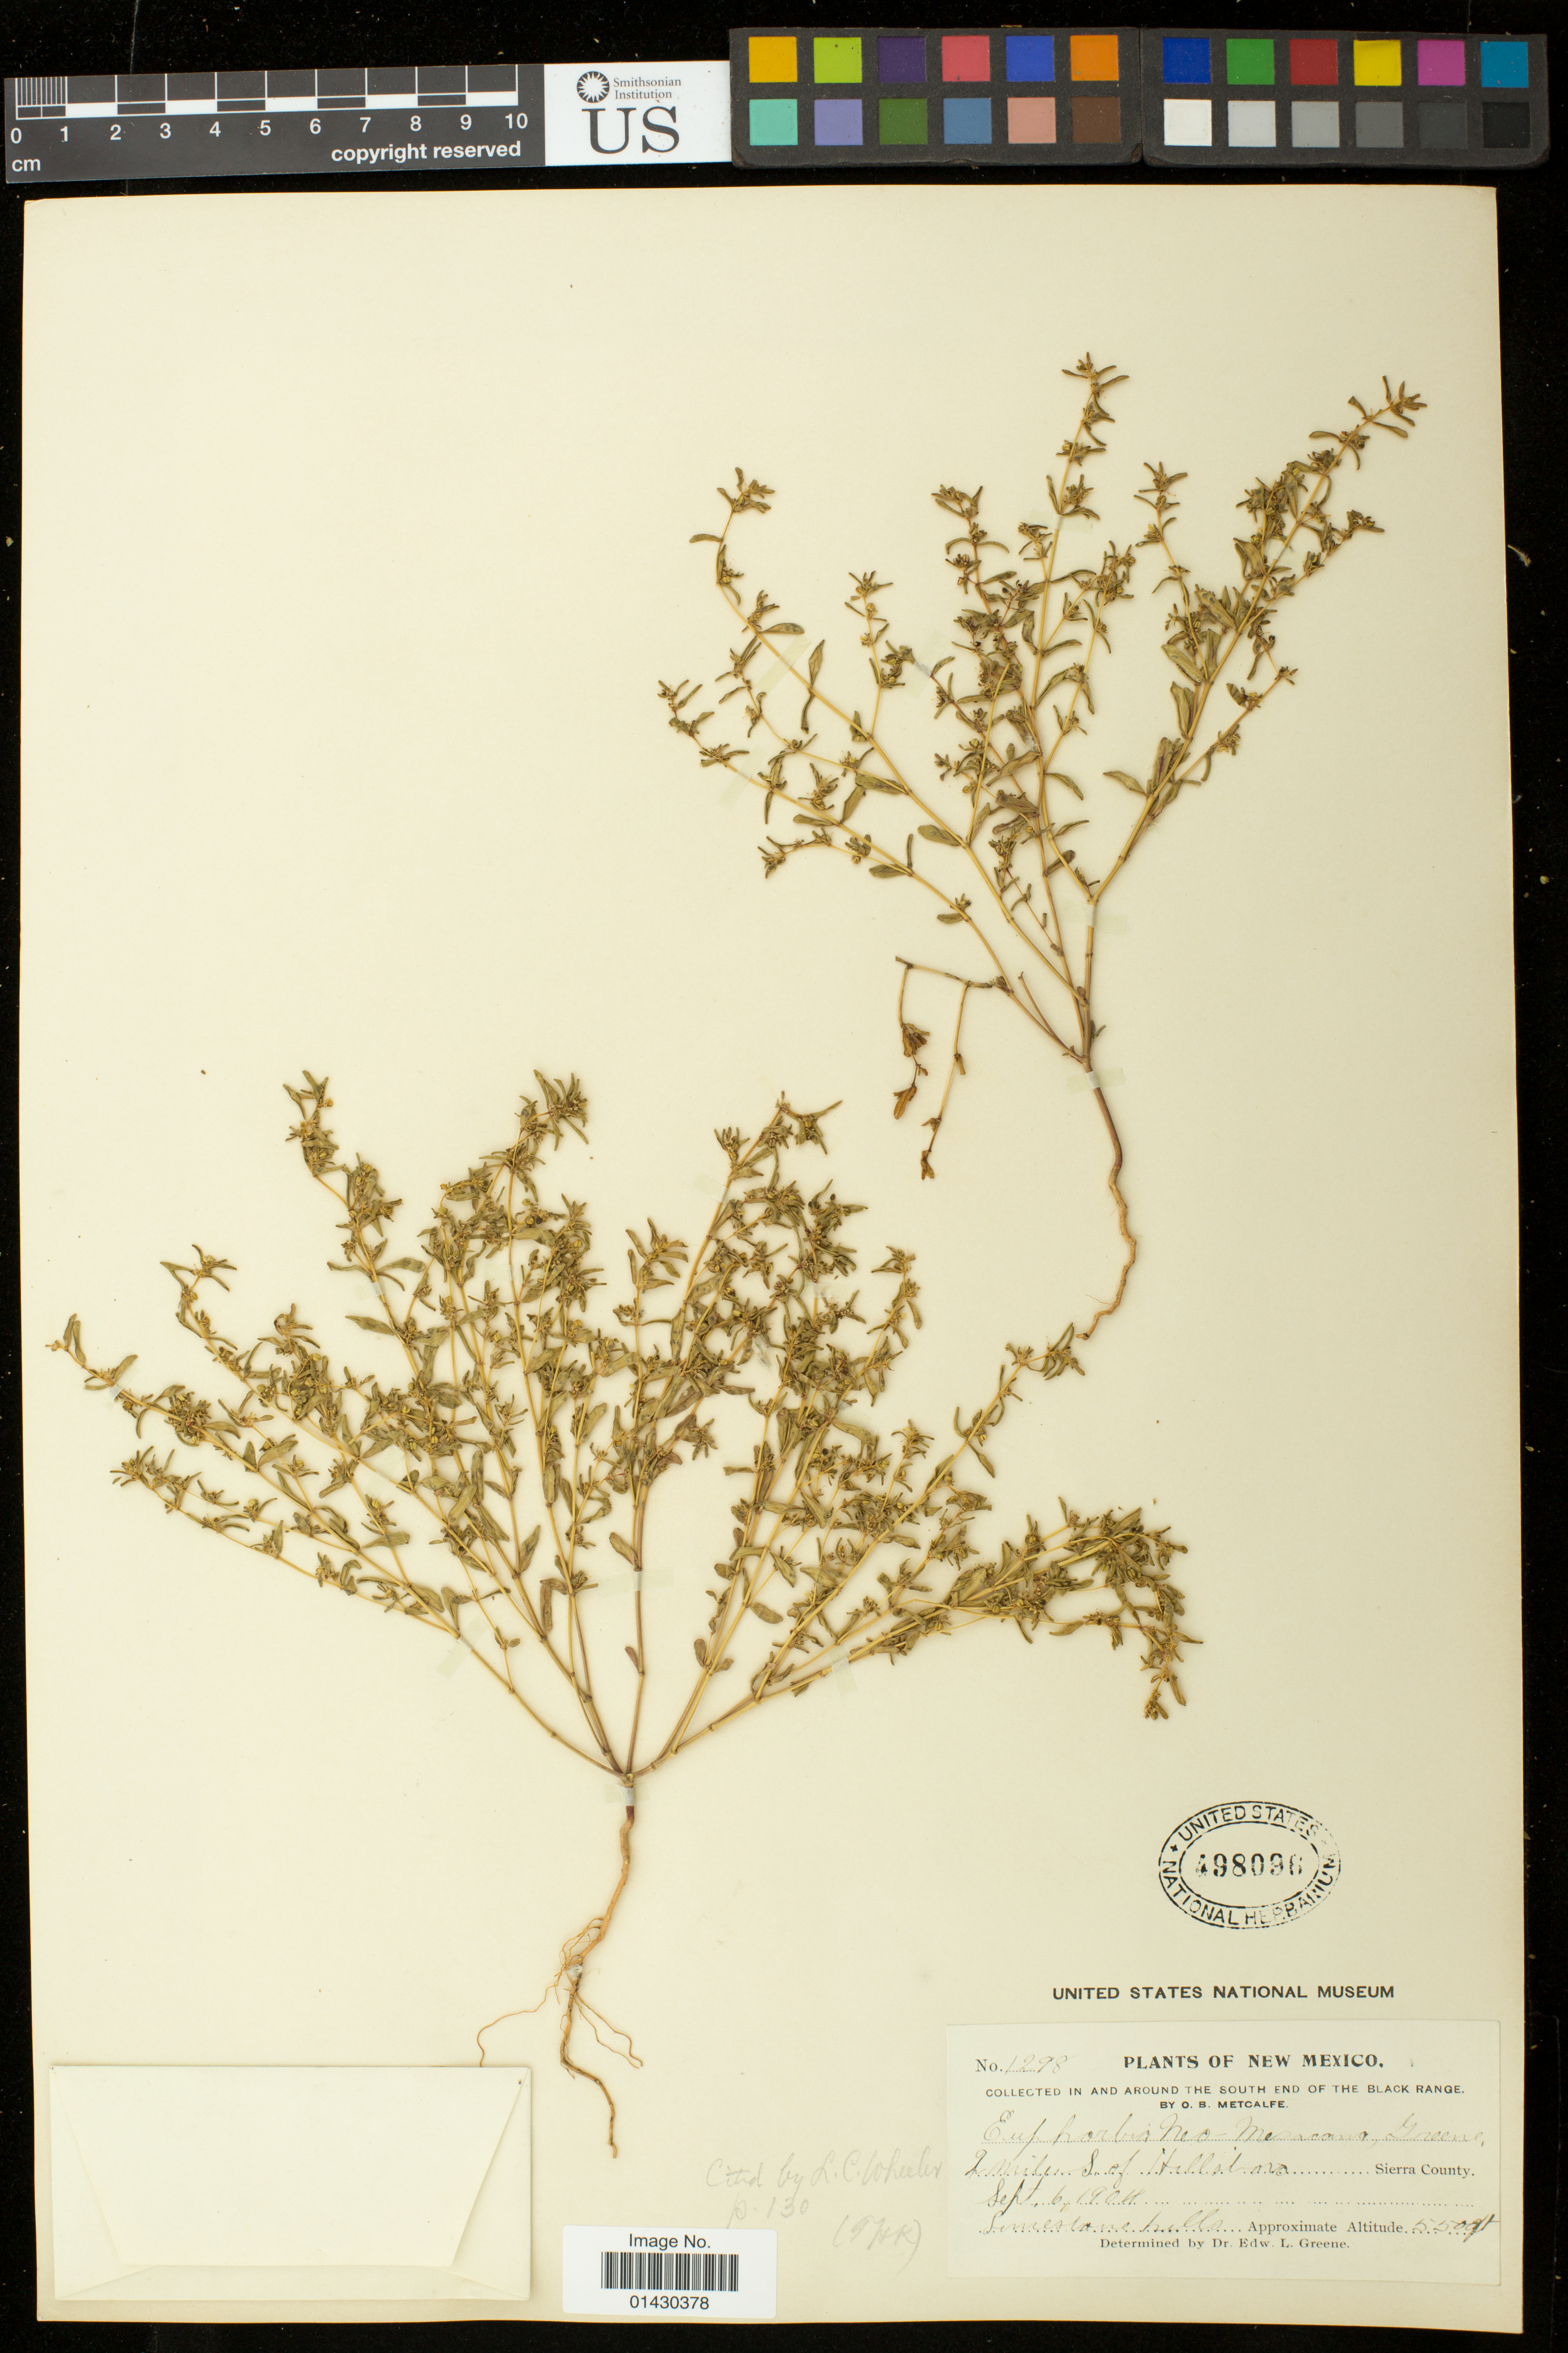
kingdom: Plantae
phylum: Tracheophyta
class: Magnoliopsida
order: Malpighiales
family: Euphorbiaceae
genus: Euphorbia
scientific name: Euphorbia serpillifolia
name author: Pers.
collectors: O. B. Metcalfe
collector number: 1298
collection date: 1904-09-06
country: United States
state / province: New Mexico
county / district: Sierra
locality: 2 miles S of Hillsboro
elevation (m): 1676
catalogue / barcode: US 498096